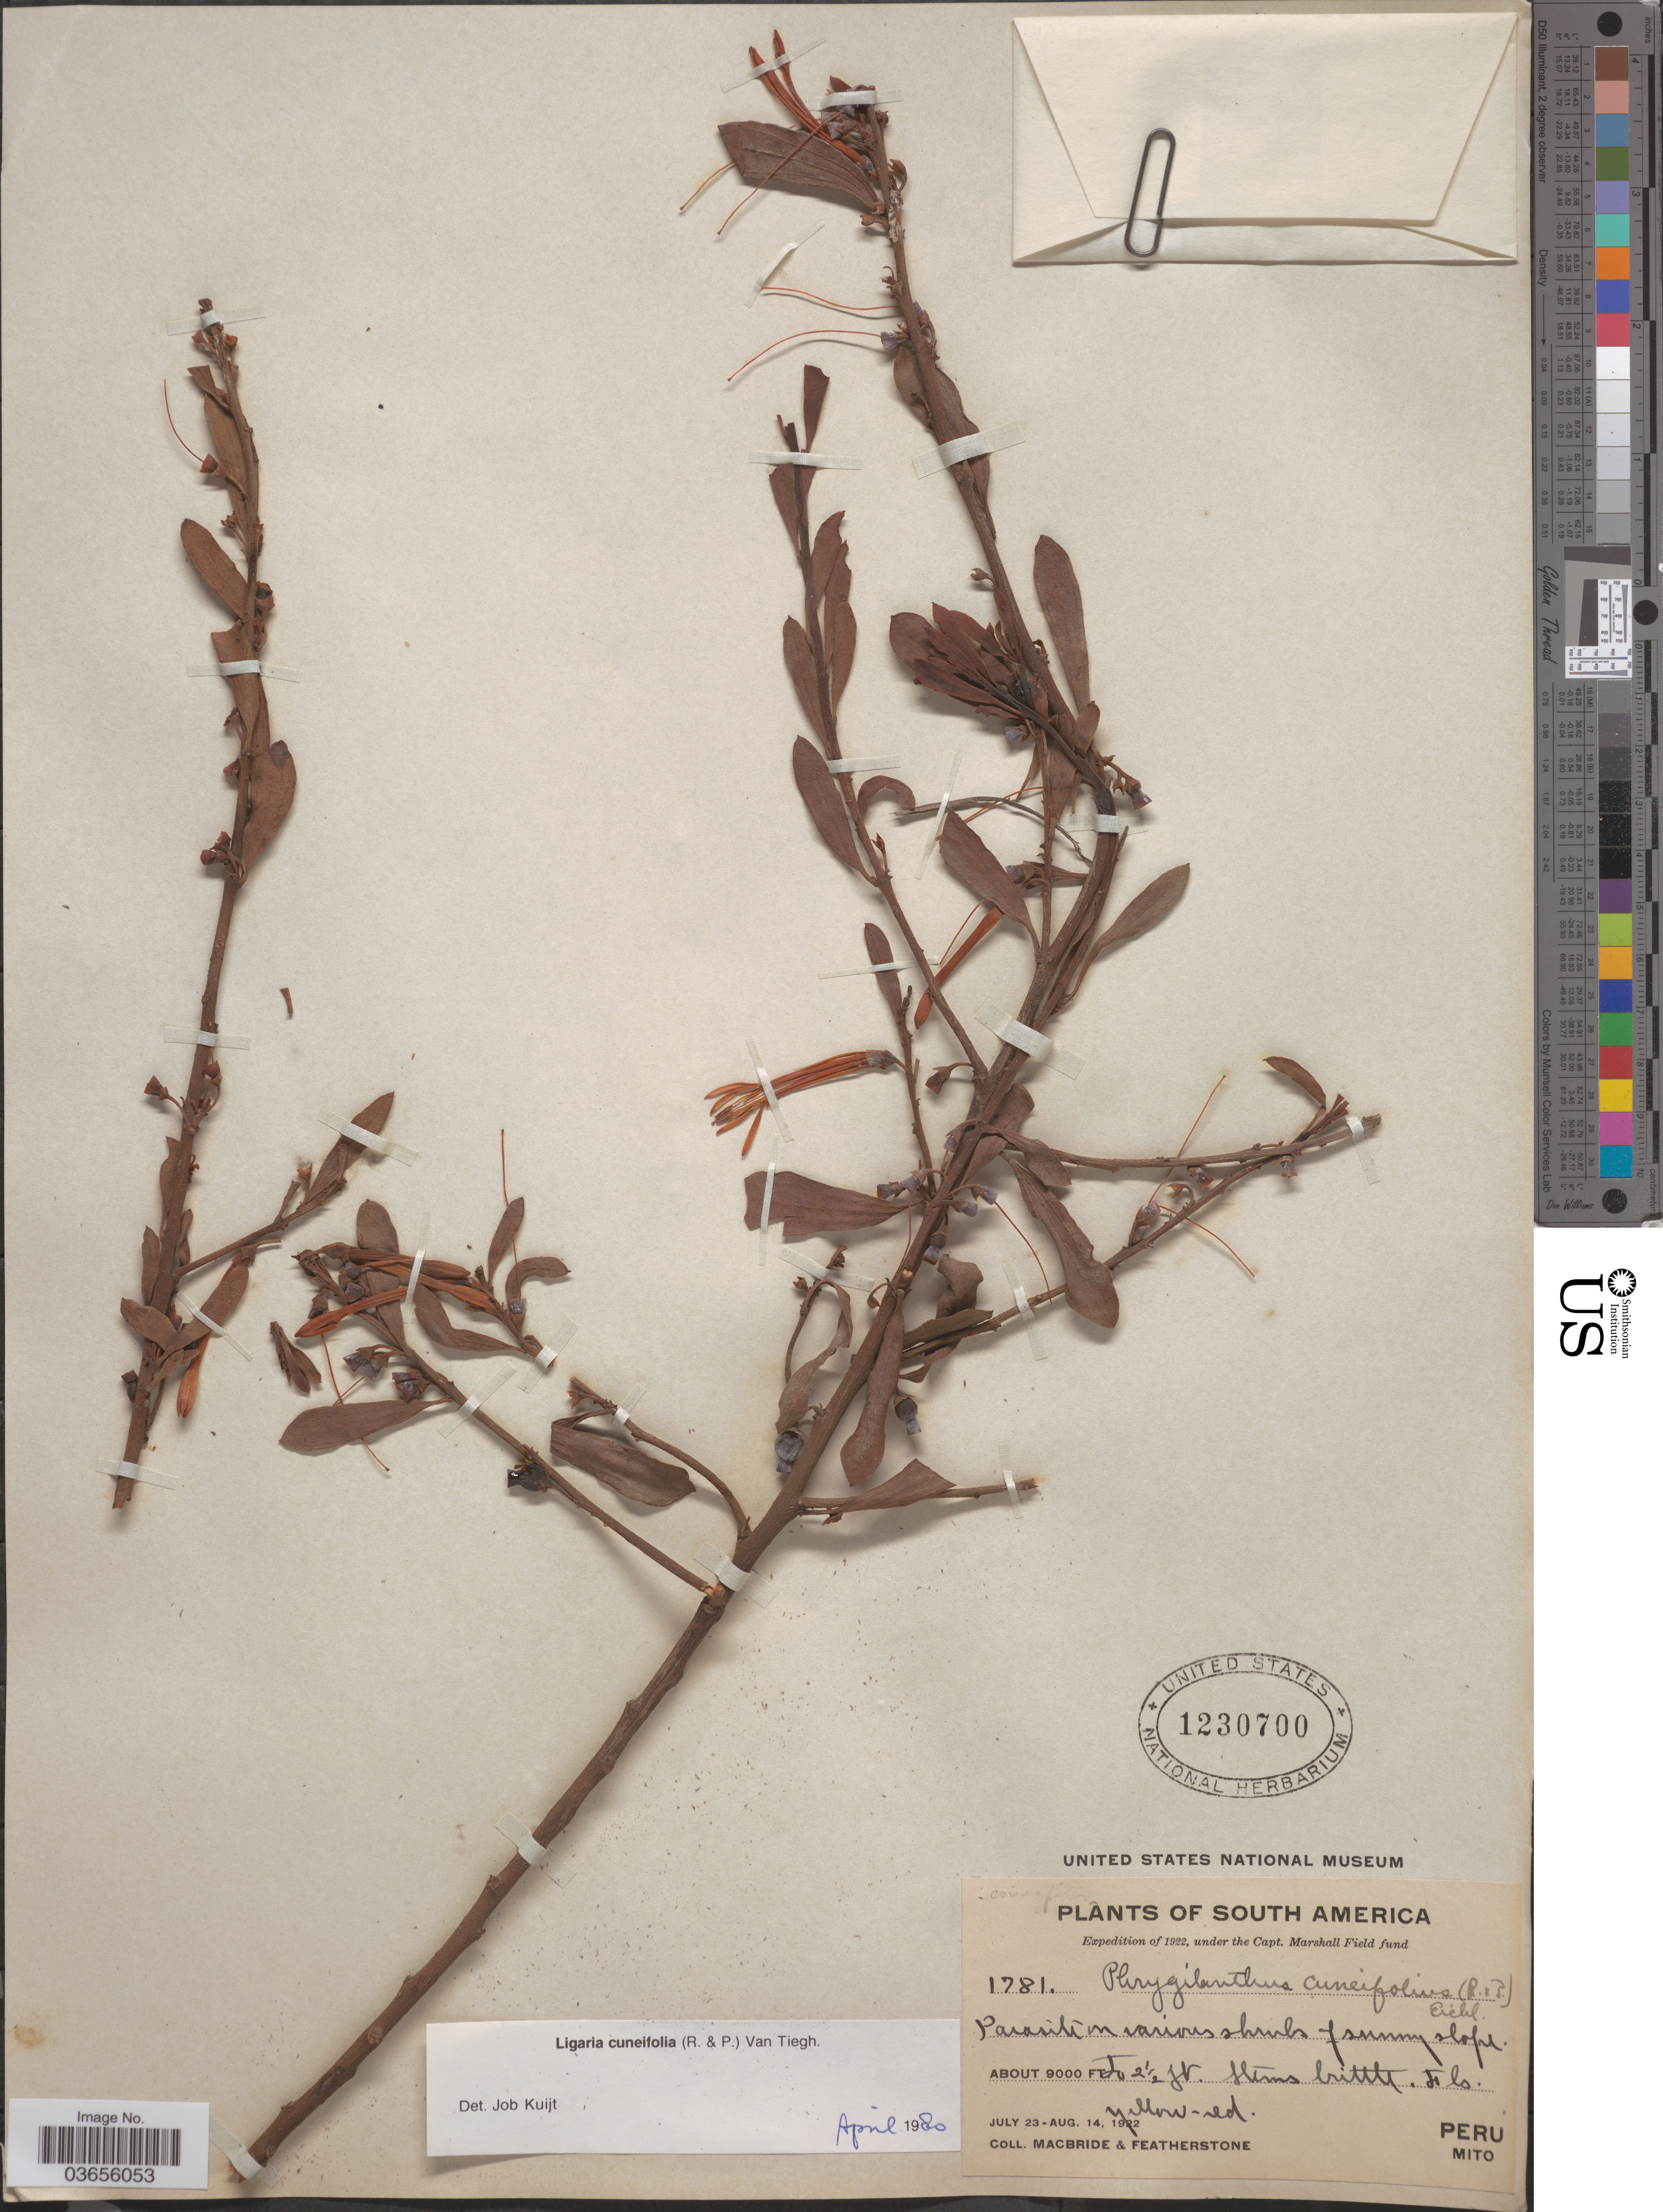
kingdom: Plantae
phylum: Tracheophyta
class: Magnoliopsida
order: Santalales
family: Loranthaceae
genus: Ligaria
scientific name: Ligaria cuneifolia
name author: (Ruiz & Pav.) Tiegh.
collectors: Macbride, -- & -. Featherstone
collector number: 1781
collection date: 1922-07-23/1922-08-14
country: Peru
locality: Mito.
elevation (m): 2743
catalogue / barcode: US 1230700